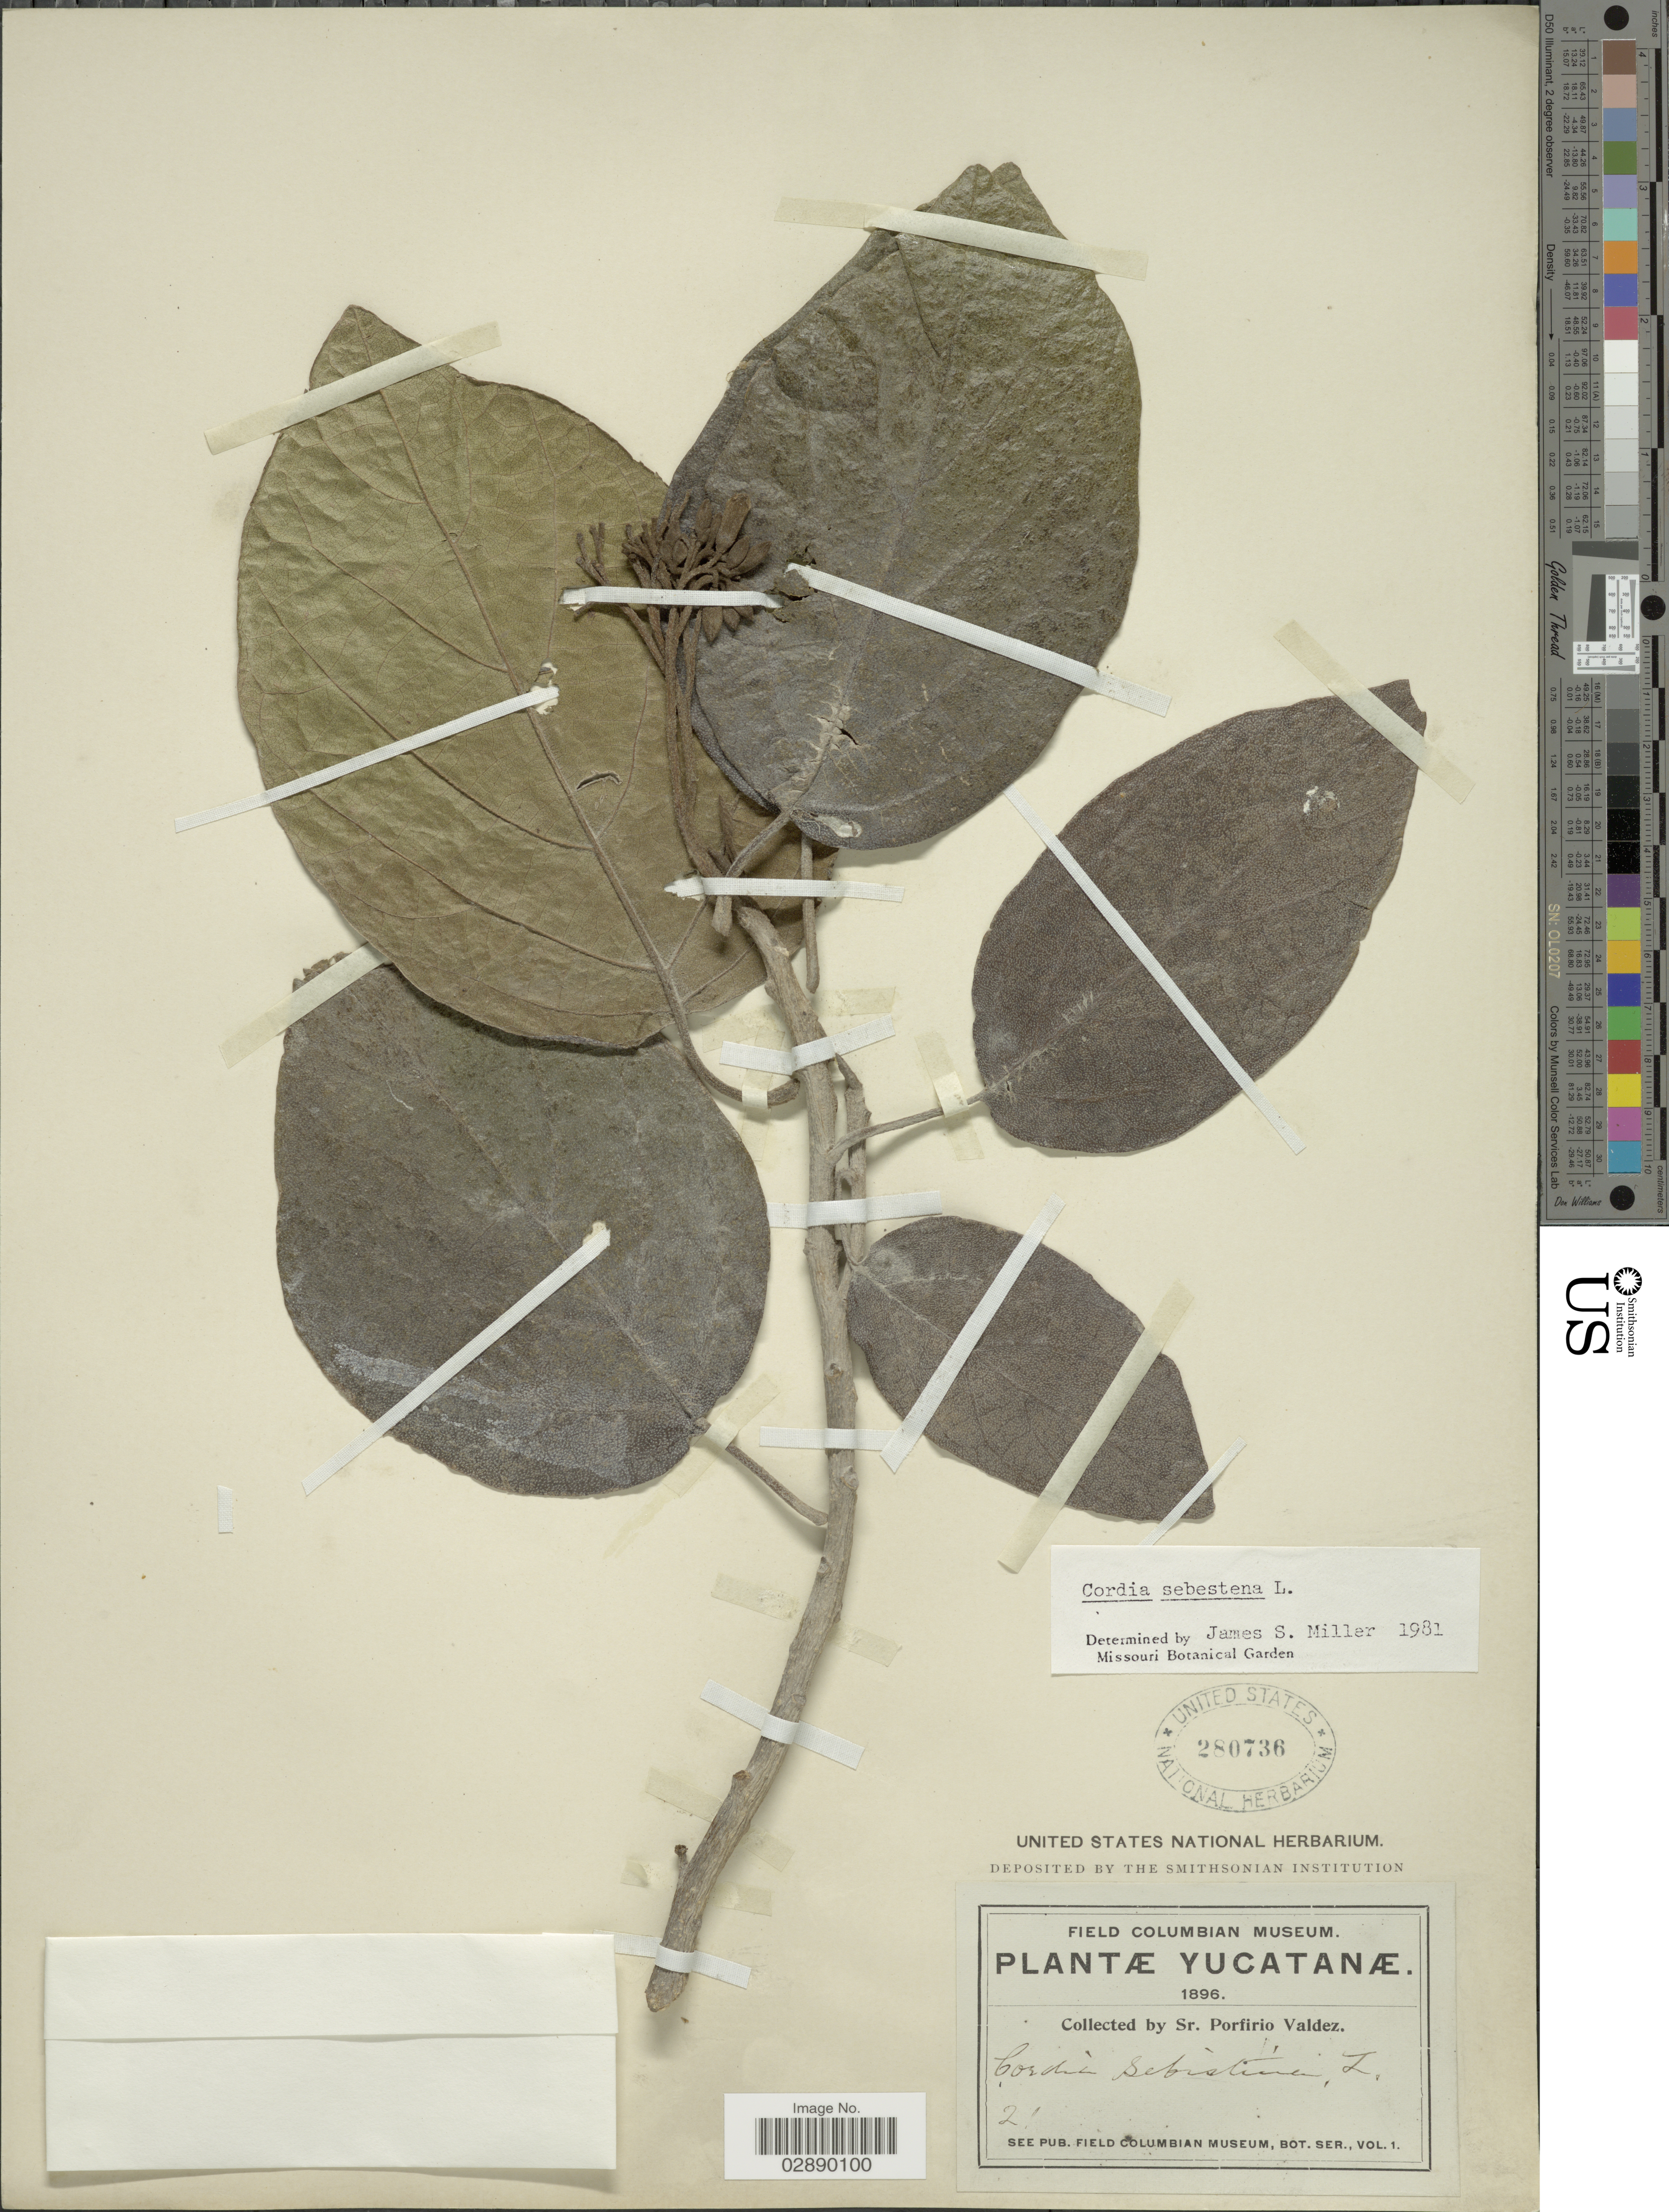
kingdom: Plantae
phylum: Tracheophyta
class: Magnoliopsida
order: Boraginales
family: Cordiaceae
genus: Cordia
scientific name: Cordia sebestena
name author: L.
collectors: P. Valdez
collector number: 21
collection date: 1896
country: Mexico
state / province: Yucatán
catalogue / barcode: US 280736